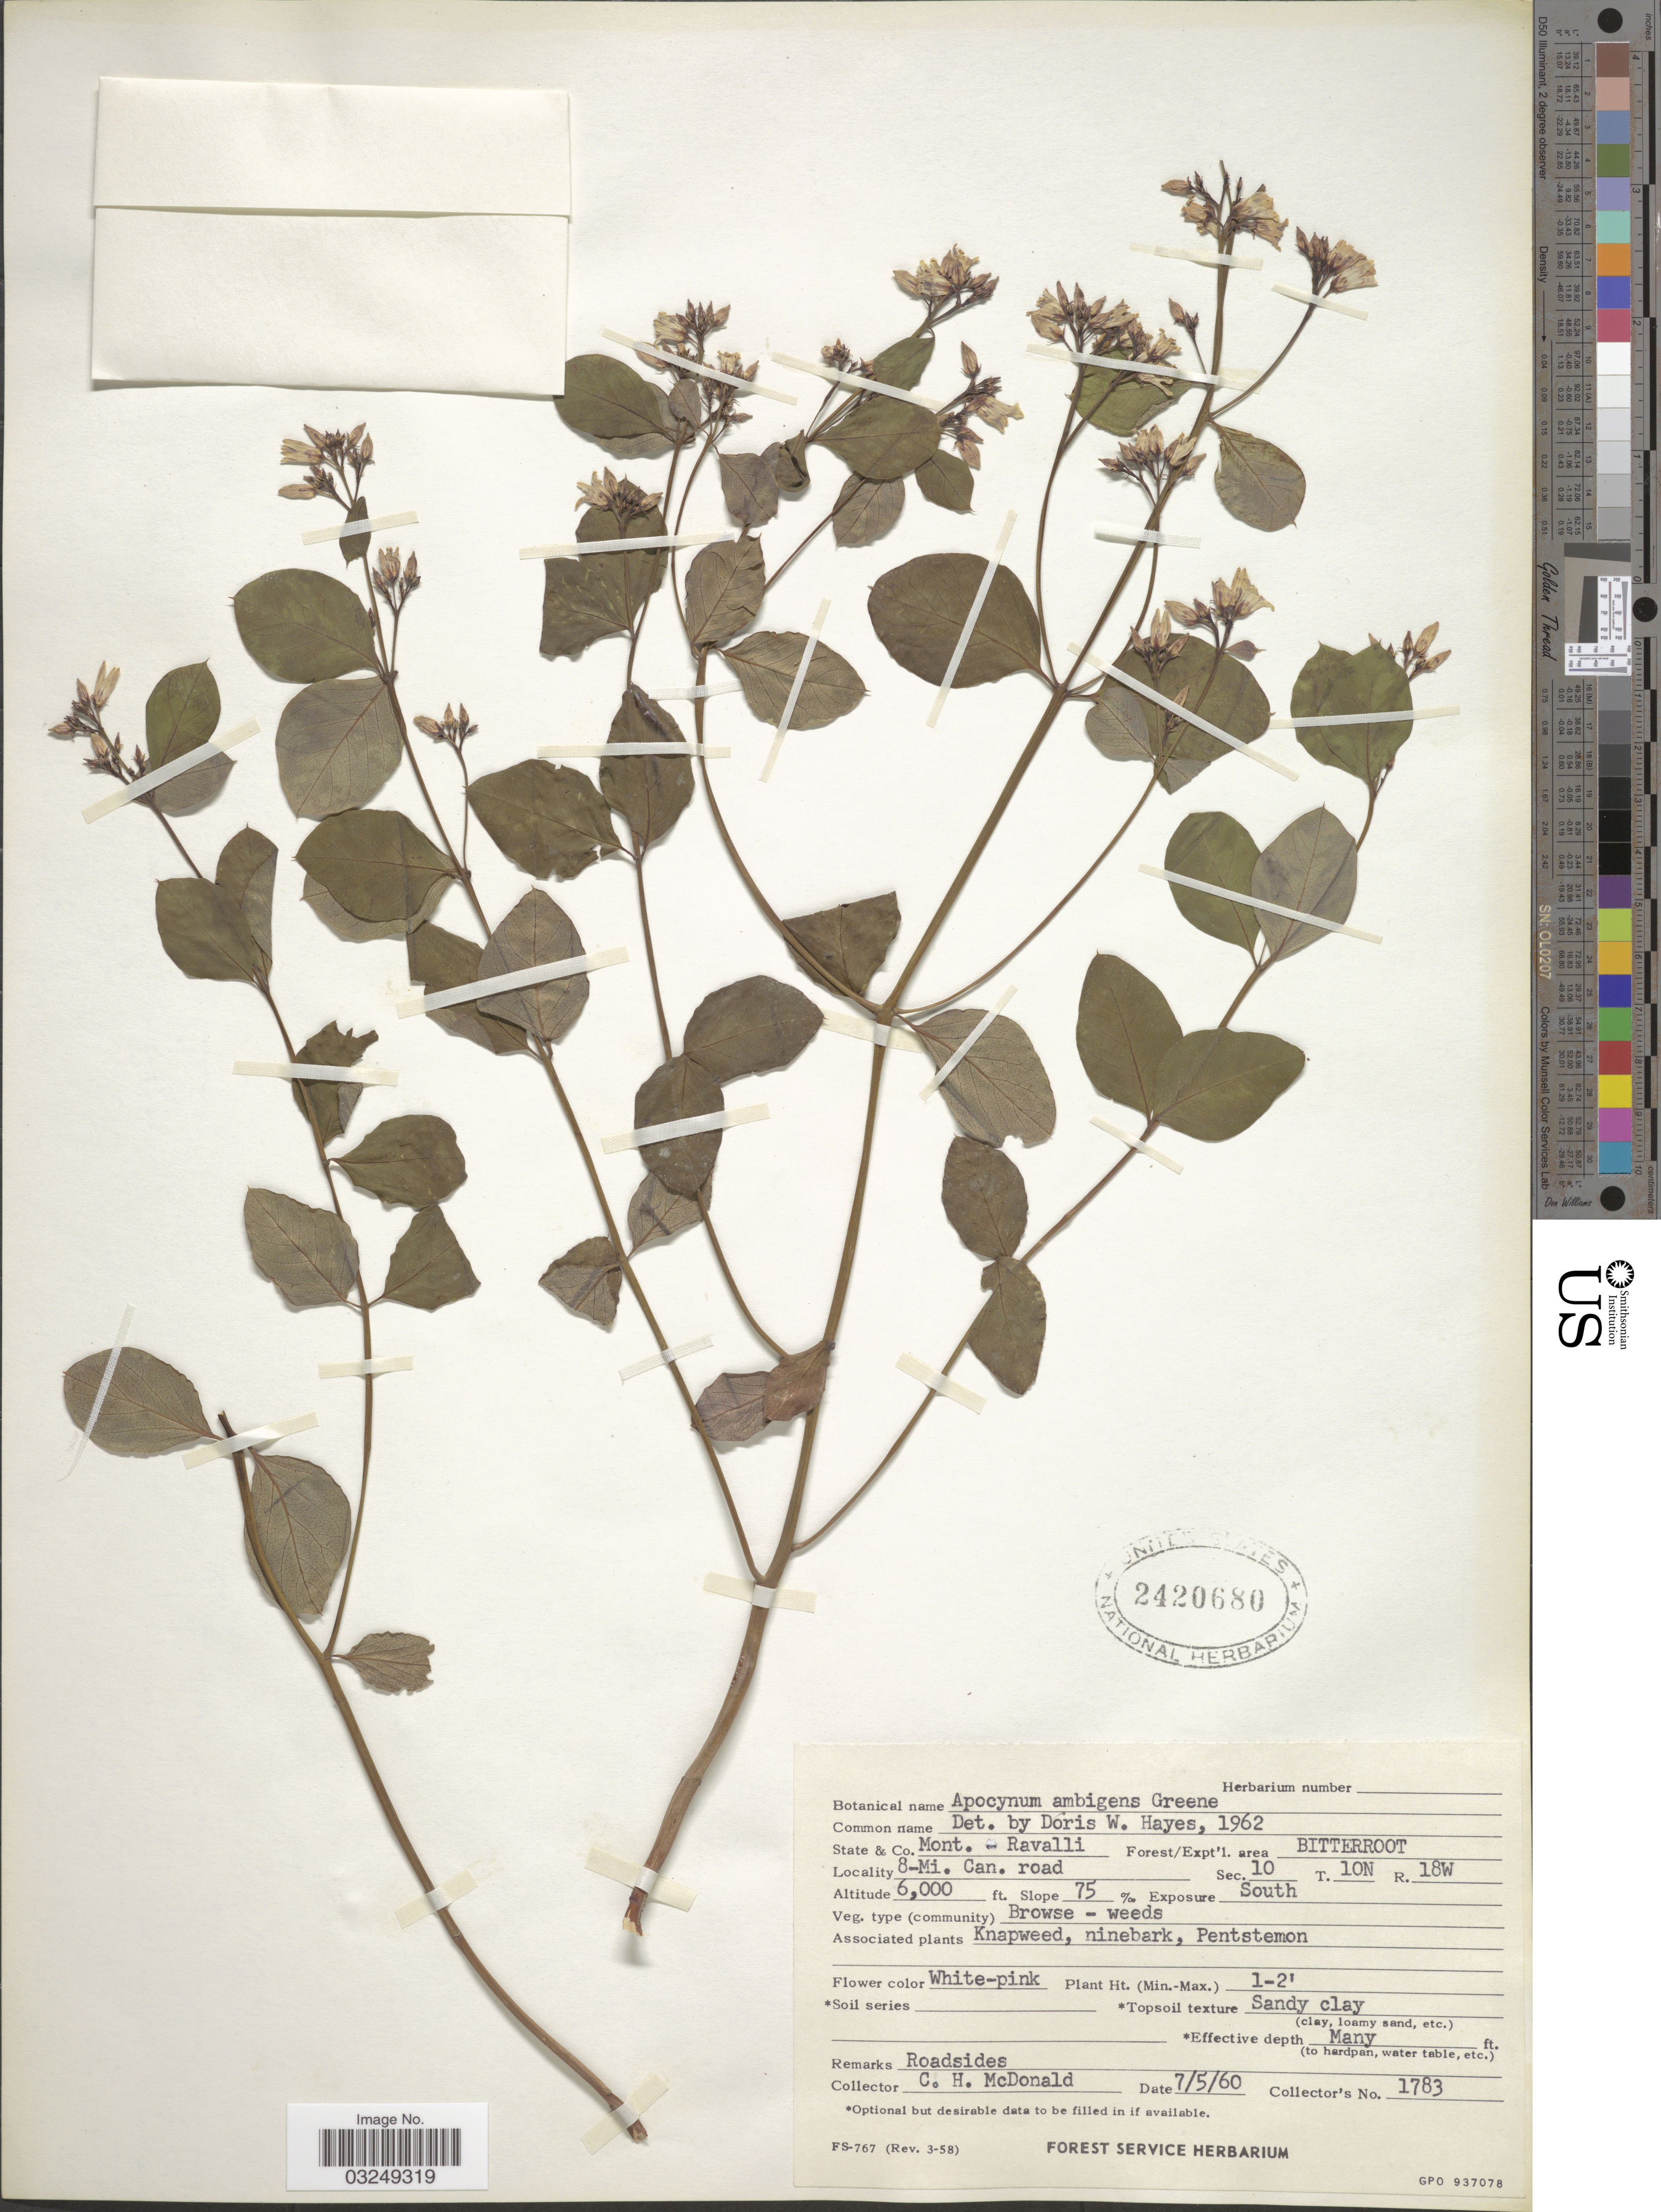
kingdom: Plantae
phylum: Tracheophyta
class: Magnoliopsida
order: Gentianales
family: Apocynaceae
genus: Apocynum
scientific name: Apocynum ambigens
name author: S.W. Greene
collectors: C. McDonald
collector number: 1783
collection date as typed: Transcribed d/m/y: 7/5/60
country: United States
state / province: Montana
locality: State & Co. Mont. - Ravalli. Forest/Expt'l. area Bitterroot. 8-Mi. Can. road. Sec. 10 T. 10N R. 18W.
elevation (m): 1829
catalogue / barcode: US 2420680